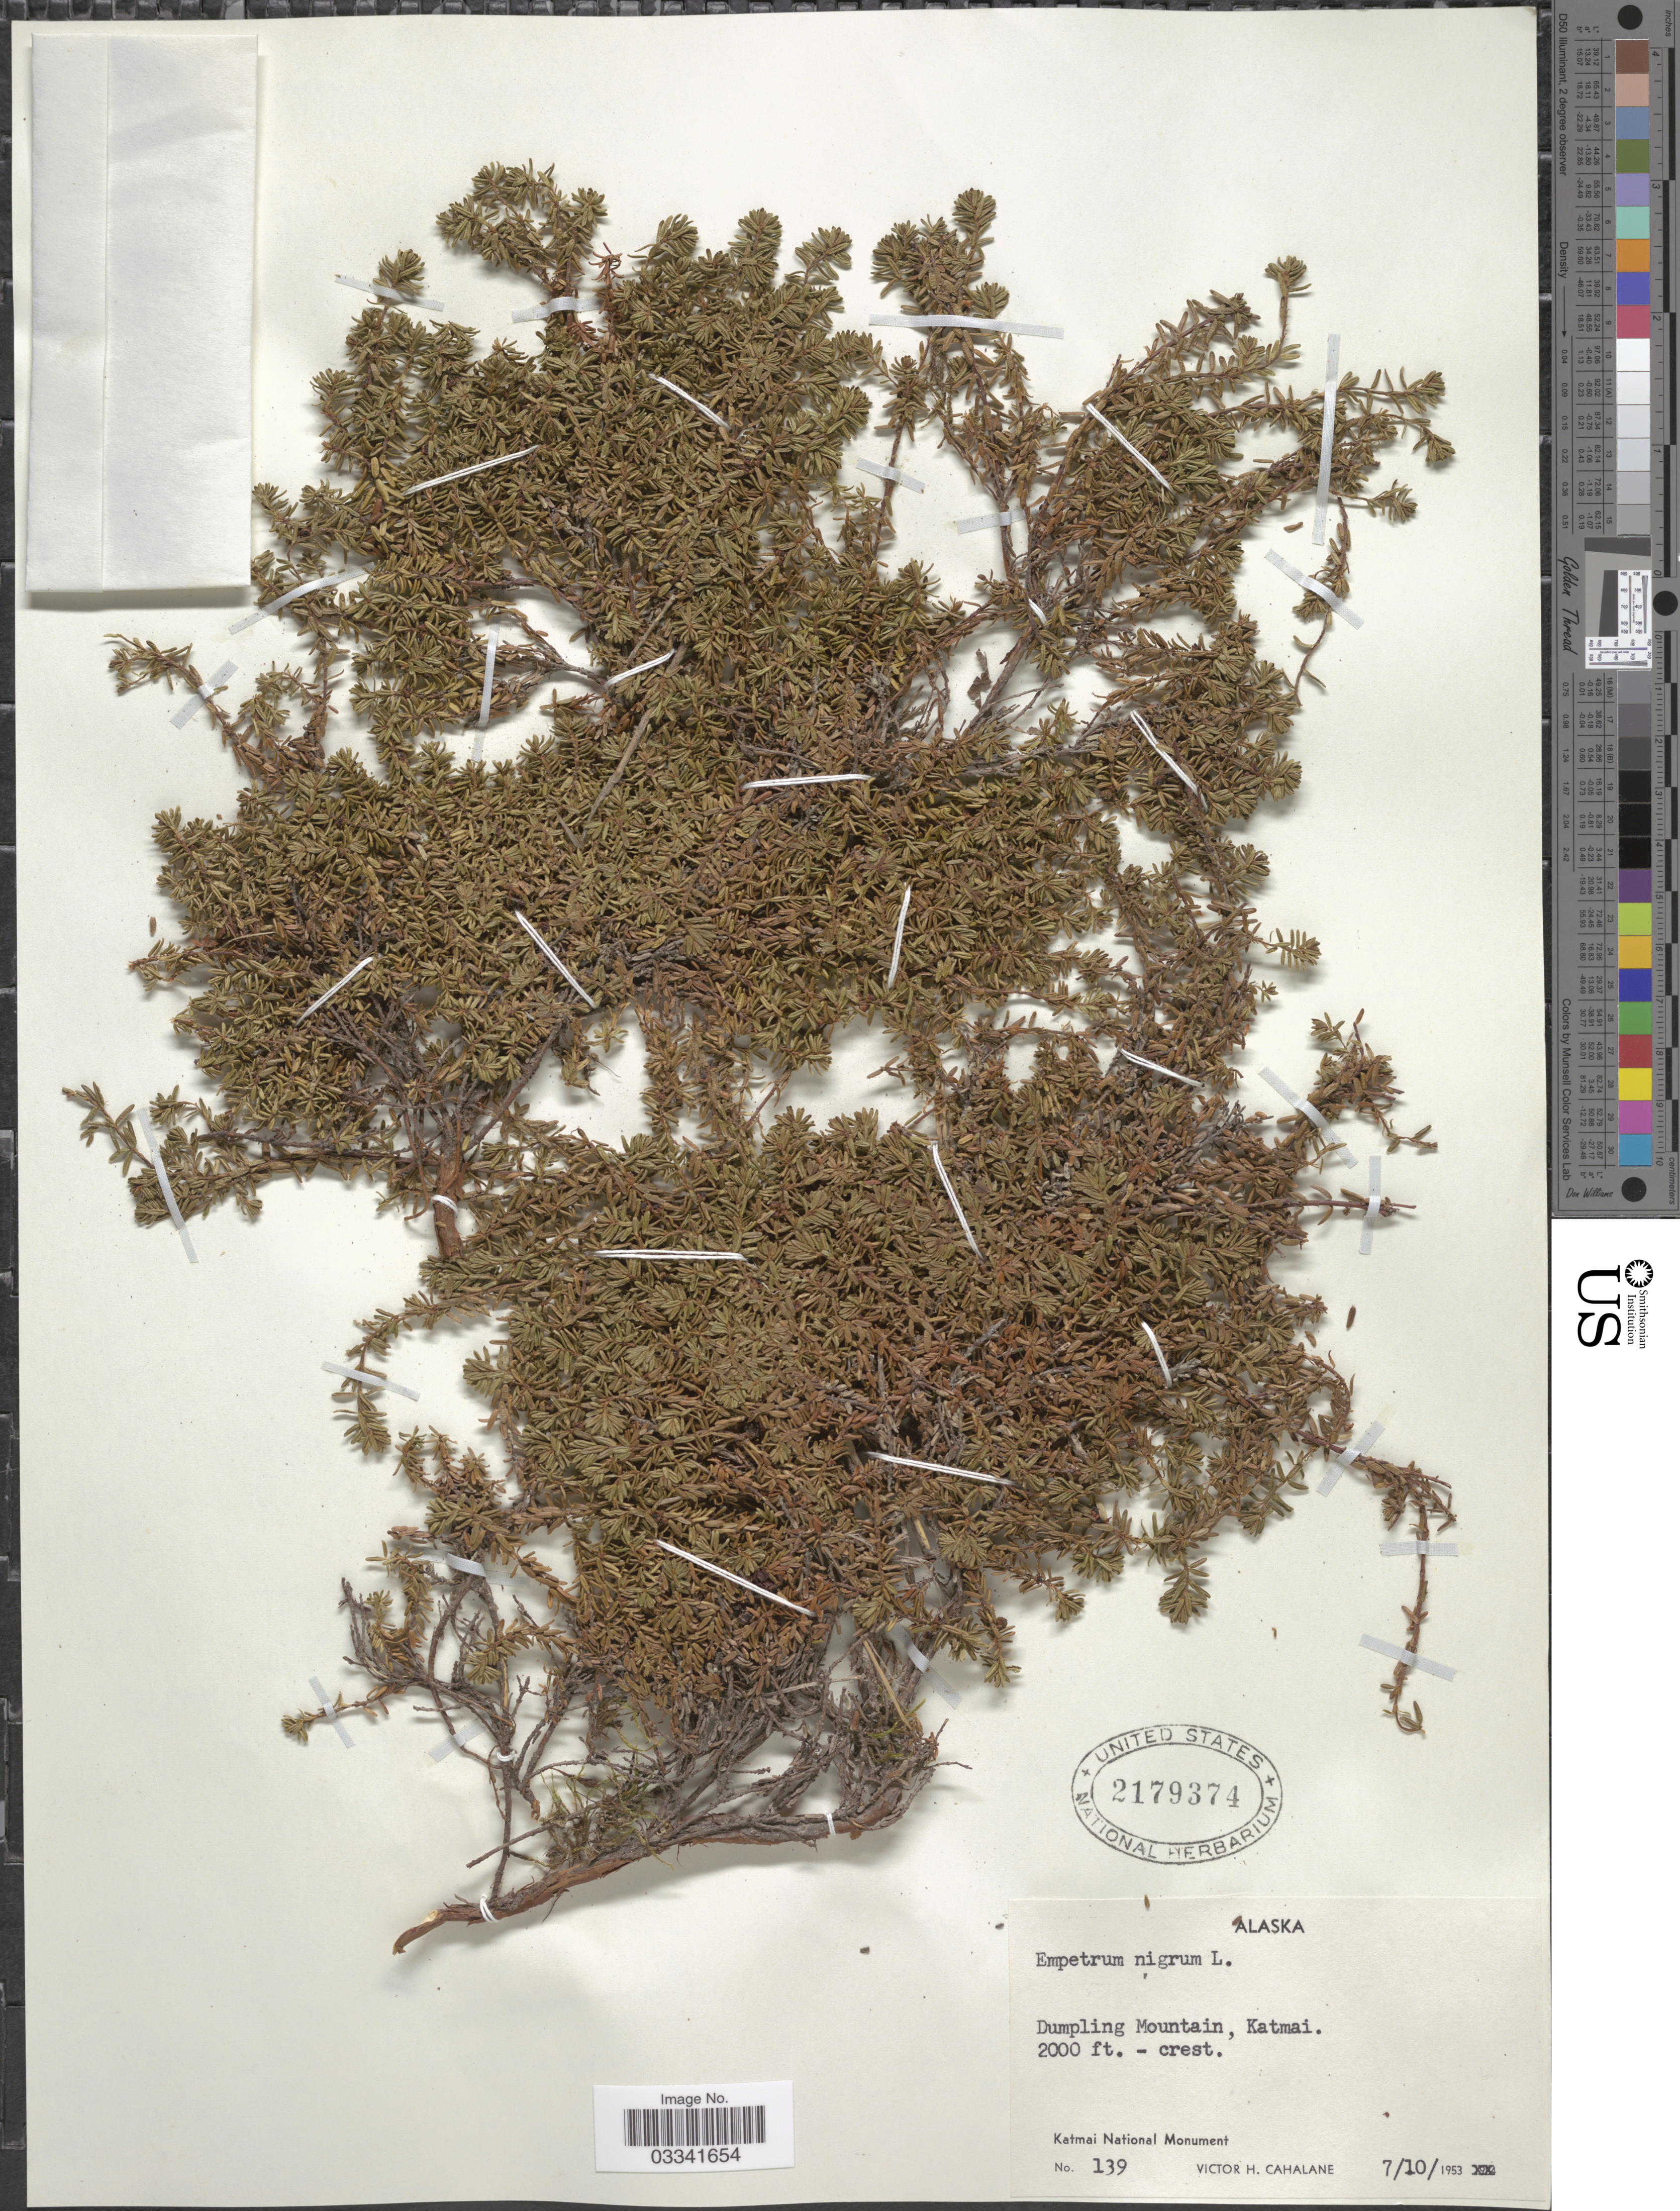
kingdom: Plantae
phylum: Tracheophyta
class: Magnoliopsida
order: Ericales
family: Ericaceae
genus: Empetrum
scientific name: Empetrum nigrum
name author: L.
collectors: V. Cahalane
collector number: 139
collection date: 1953-07-10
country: United States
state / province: Alaska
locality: Dumpling Mountain, Katmai. Katmai National Monument.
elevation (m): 610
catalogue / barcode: US 2179374